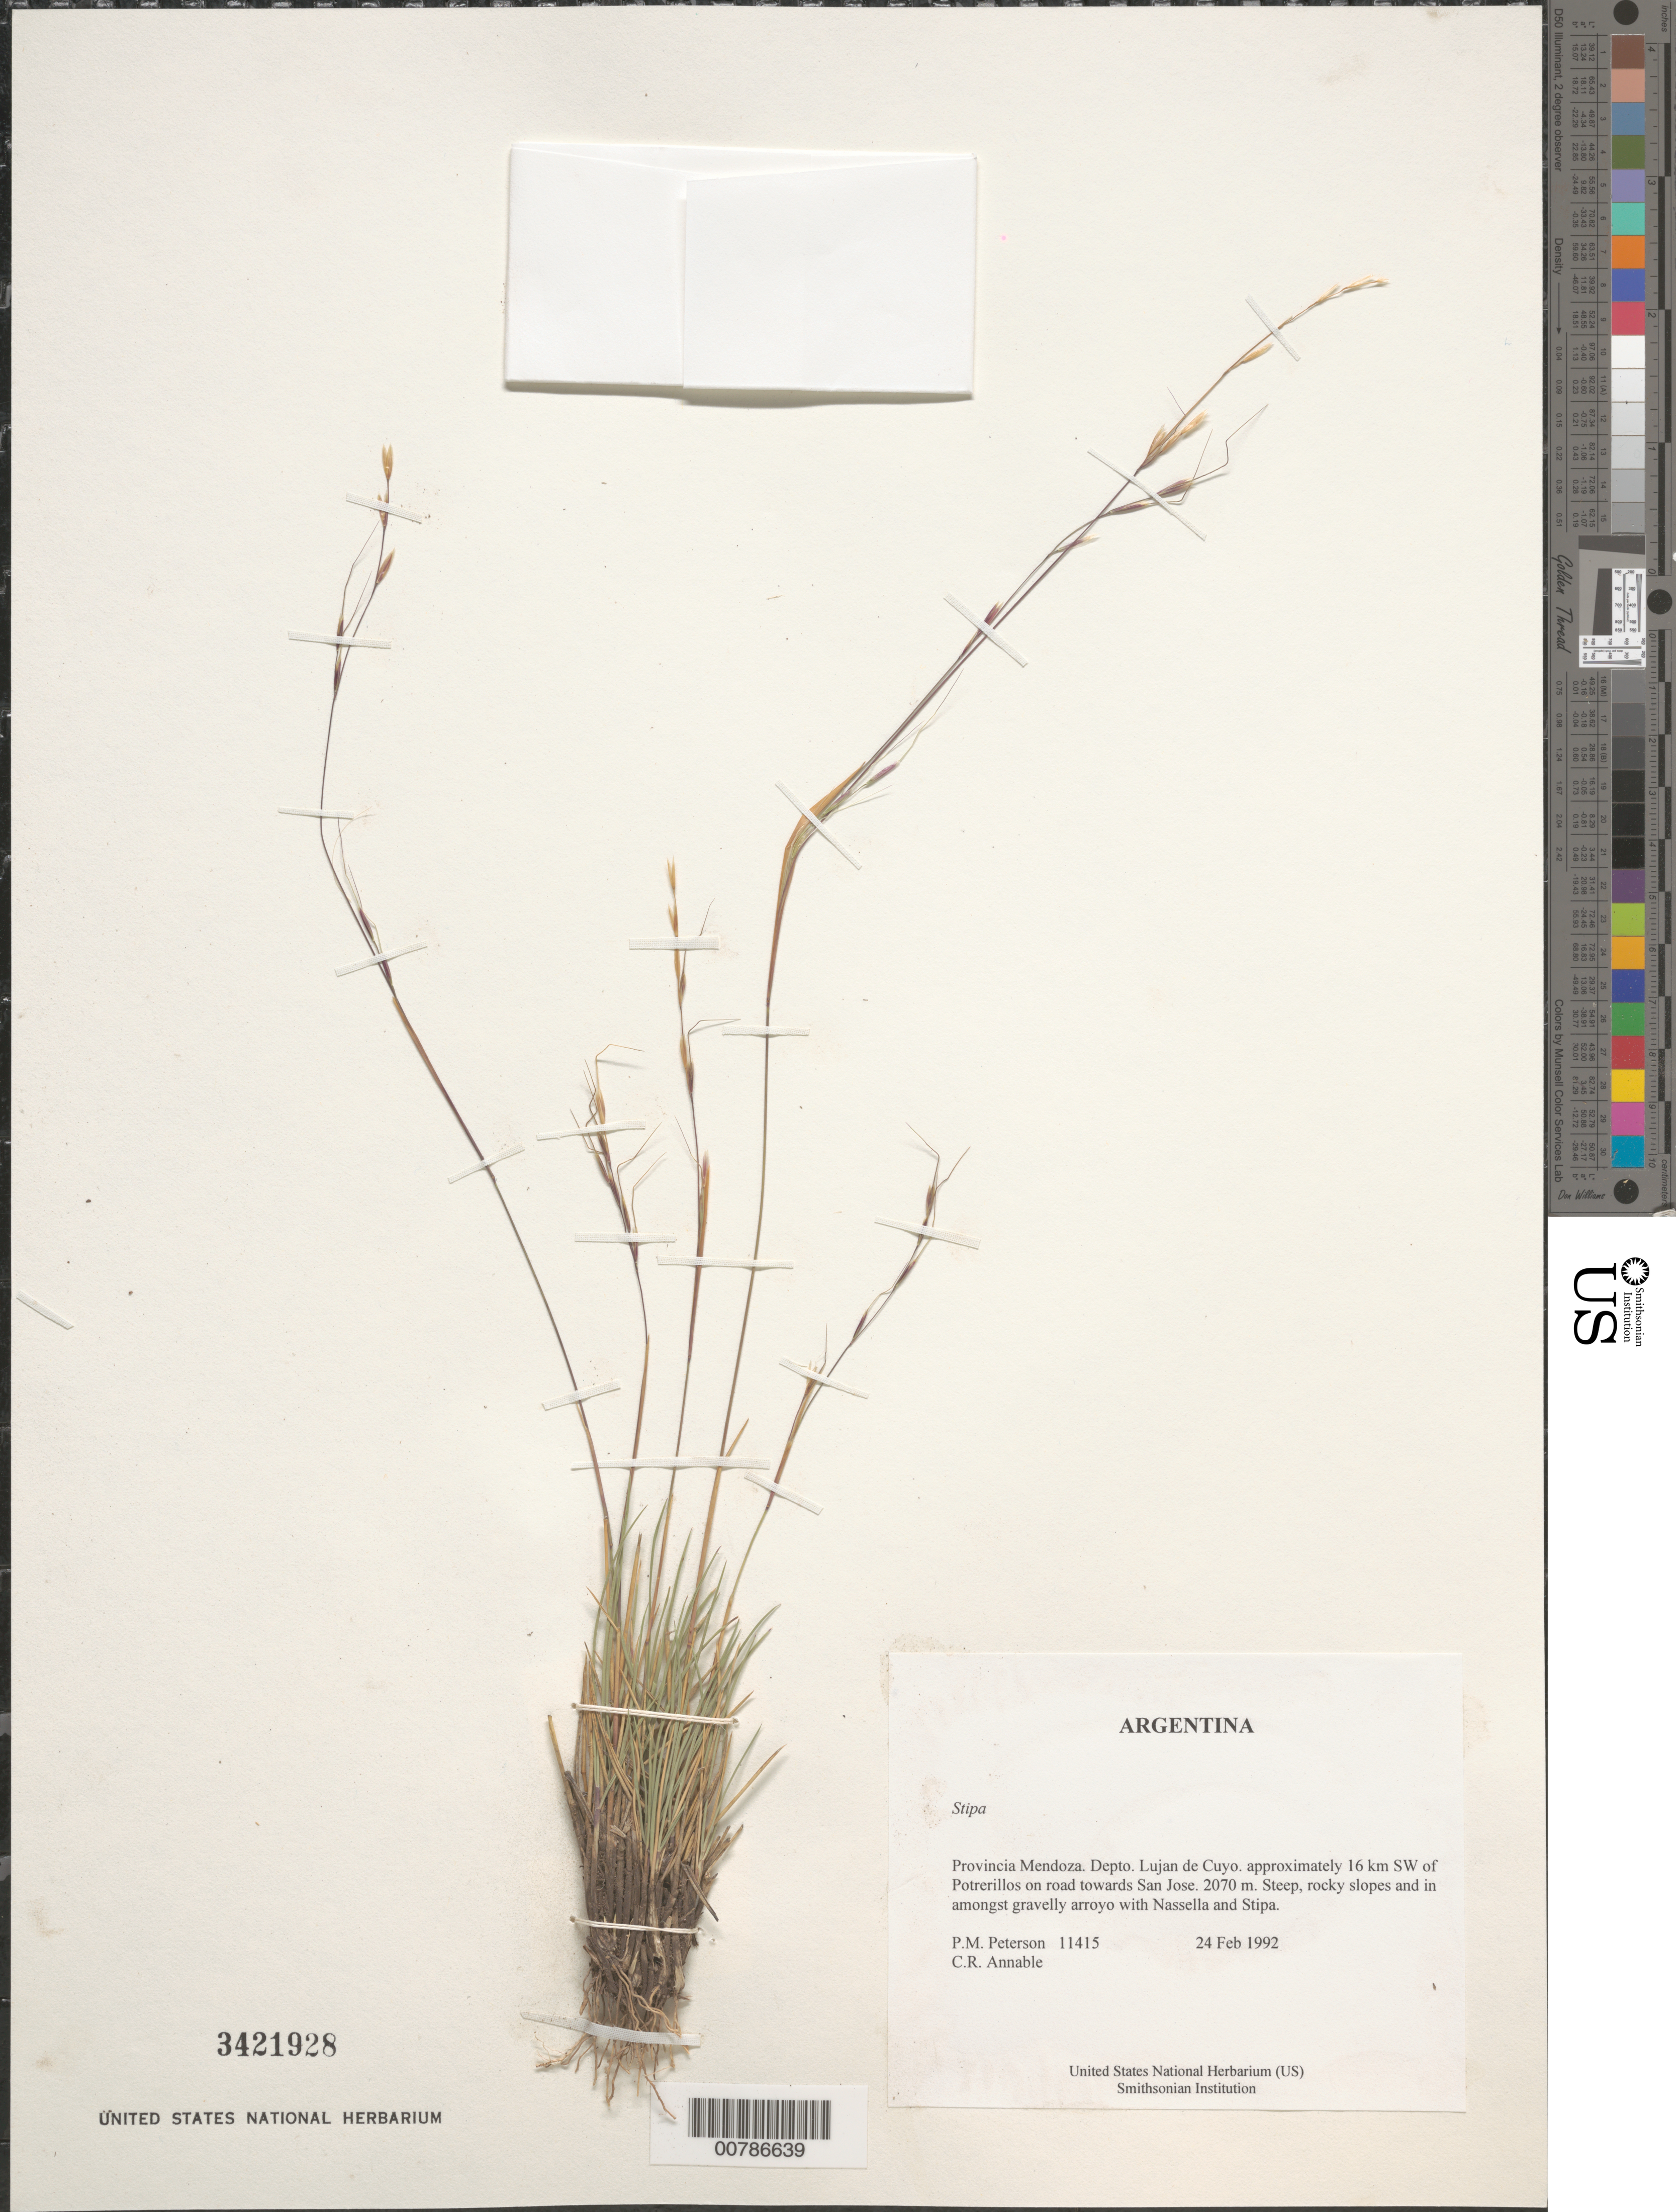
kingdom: Plantae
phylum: Tracheophyta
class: Liliopsida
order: Poales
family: Poaceae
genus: Stipa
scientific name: Stipa sp.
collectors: P. M. Peterson & C. R. Annable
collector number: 11415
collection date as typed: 24 Feb 1992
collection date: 1992-02-24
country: Argentina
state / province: Mendoza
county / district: Lujan de Cuyo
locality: approximately 16 km SW of Potrerillos on road towards San Jose.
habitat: Steep, rocky slopes and in amongst gravelly arroyo with Nassella and Stipa.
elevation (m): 2070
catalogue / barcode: US 3421928